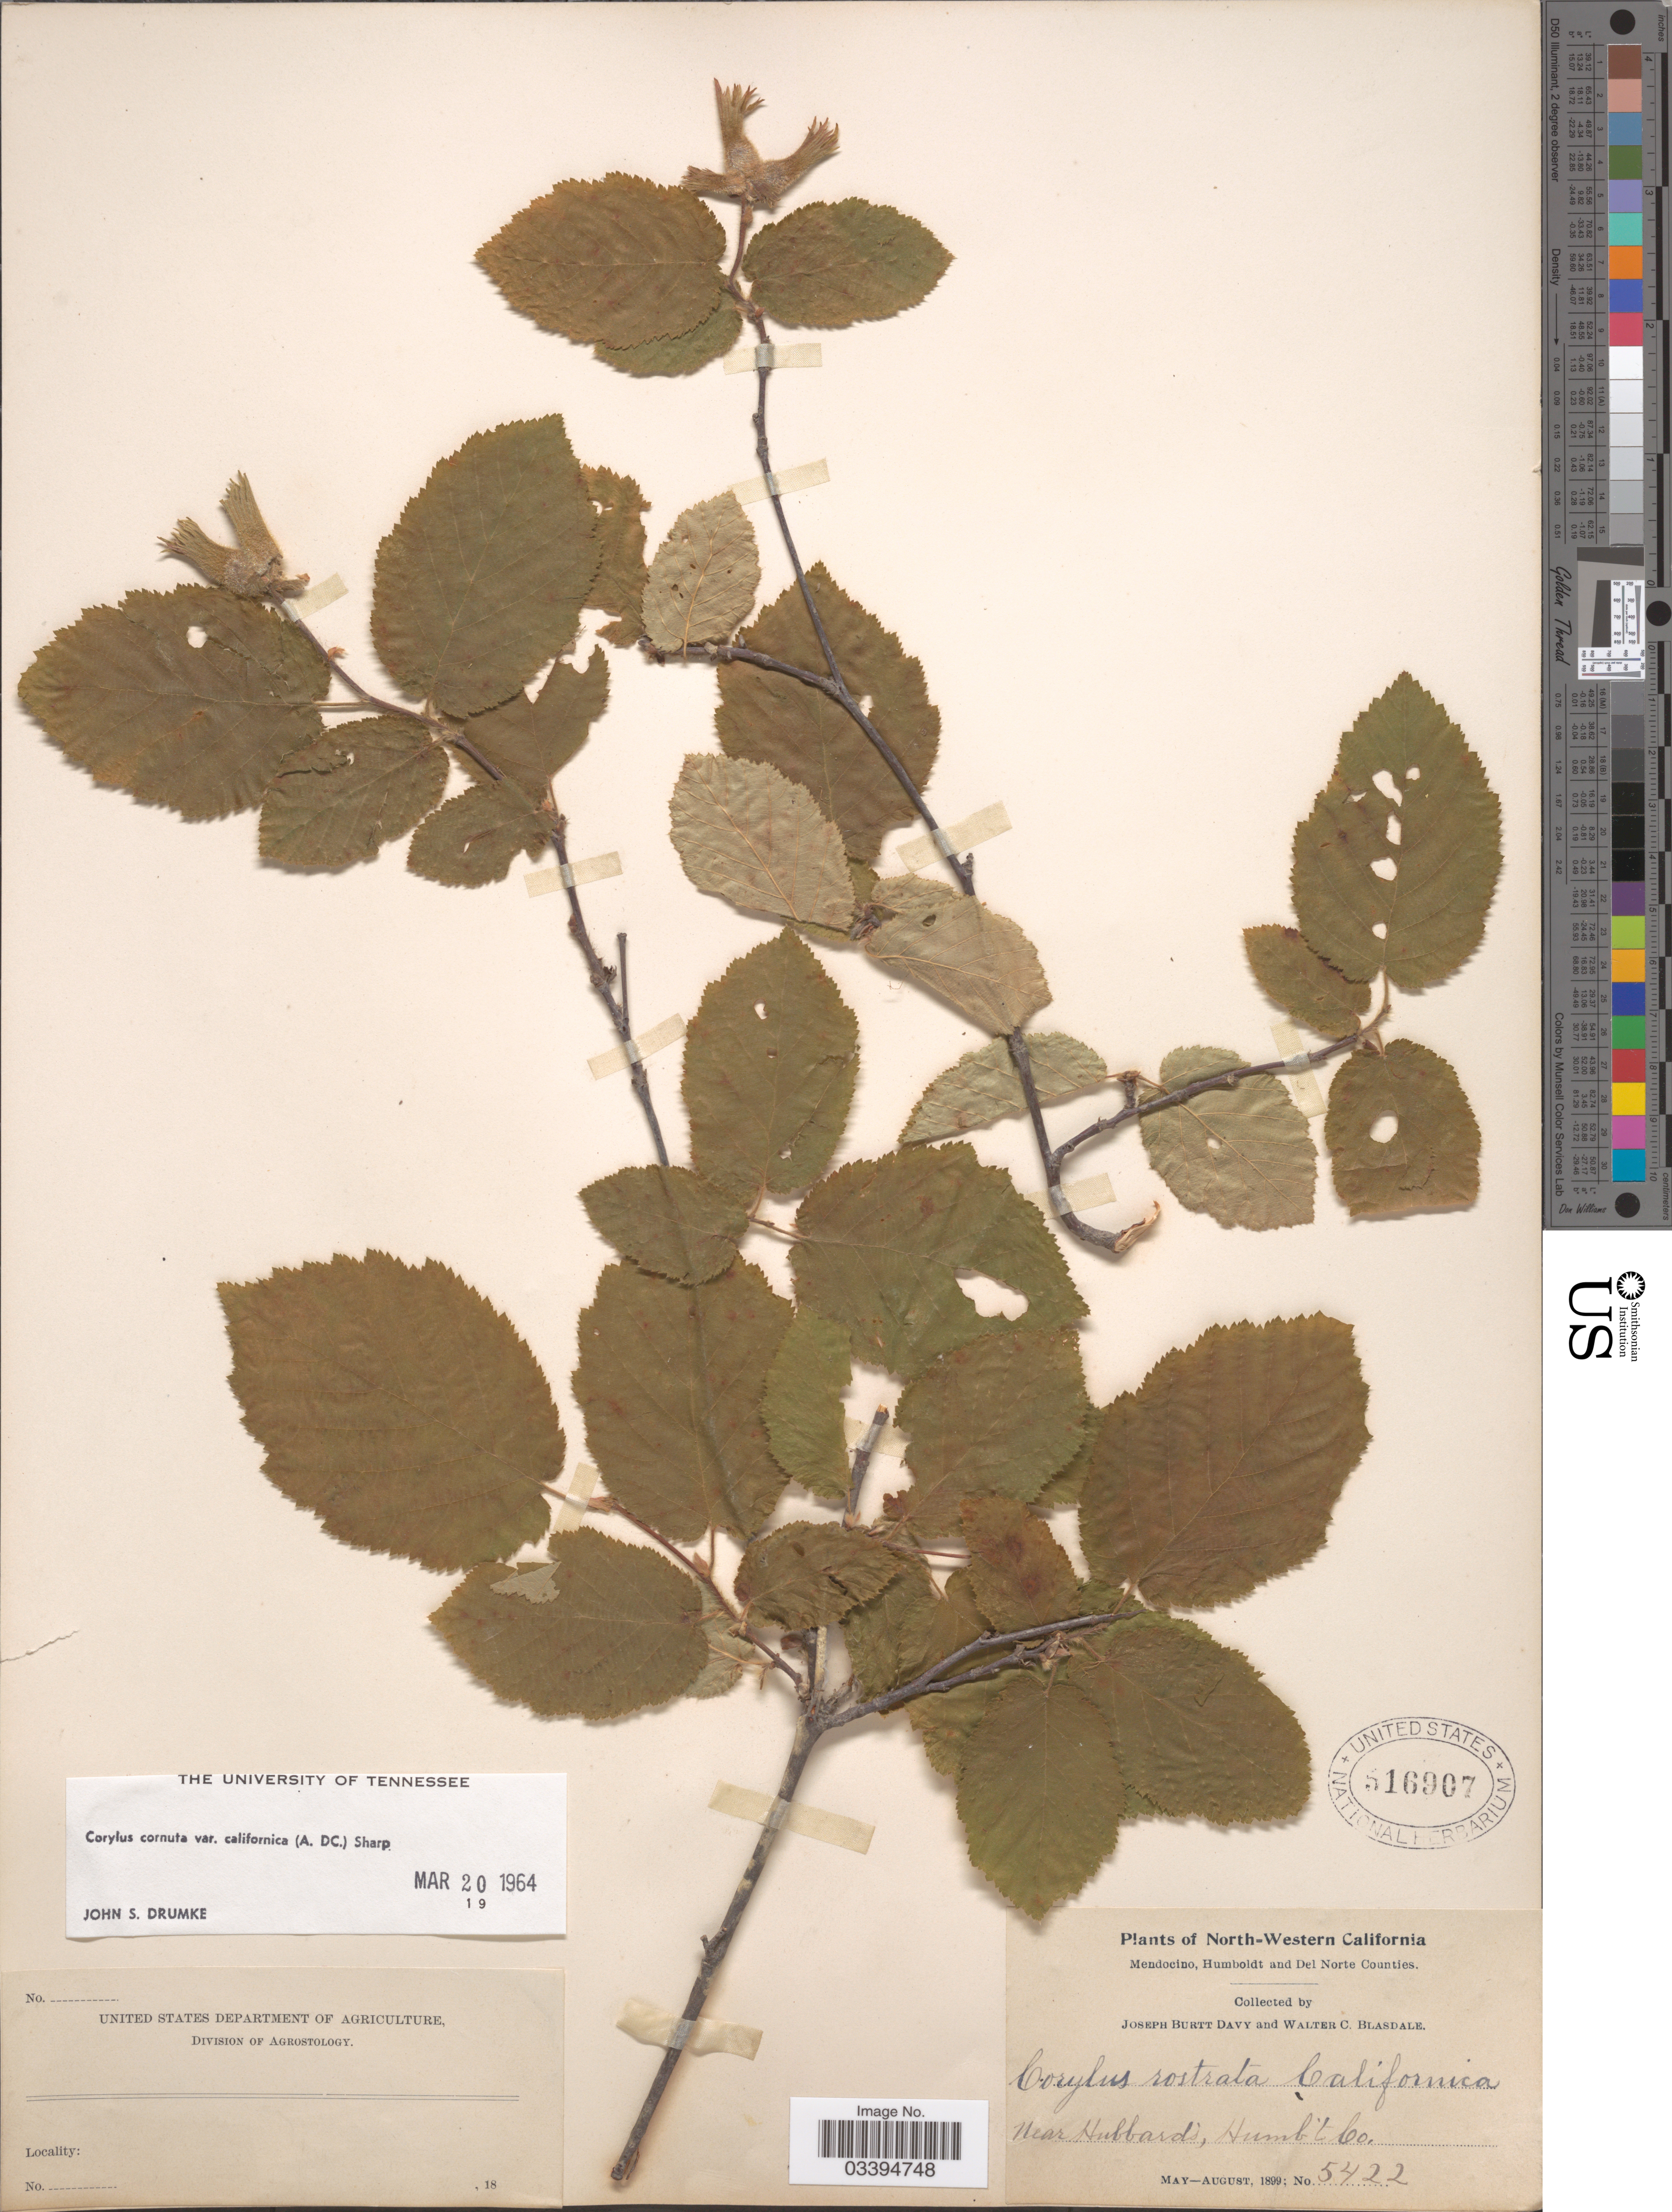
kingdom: Plantae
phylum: Tracheophyta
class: Magnoliopsida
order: Fagales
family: Betulaceae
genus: Corylus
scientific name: Corylus cornuta var. californica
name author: Marshall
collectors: J. Burtt Davy & W. Blasdale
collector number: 5422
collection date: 1899-05/1899-08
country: United States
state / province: California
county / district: Humboldt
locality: North-Western California, Near Hubbard, Humboldt Co.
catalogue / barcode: US 516907